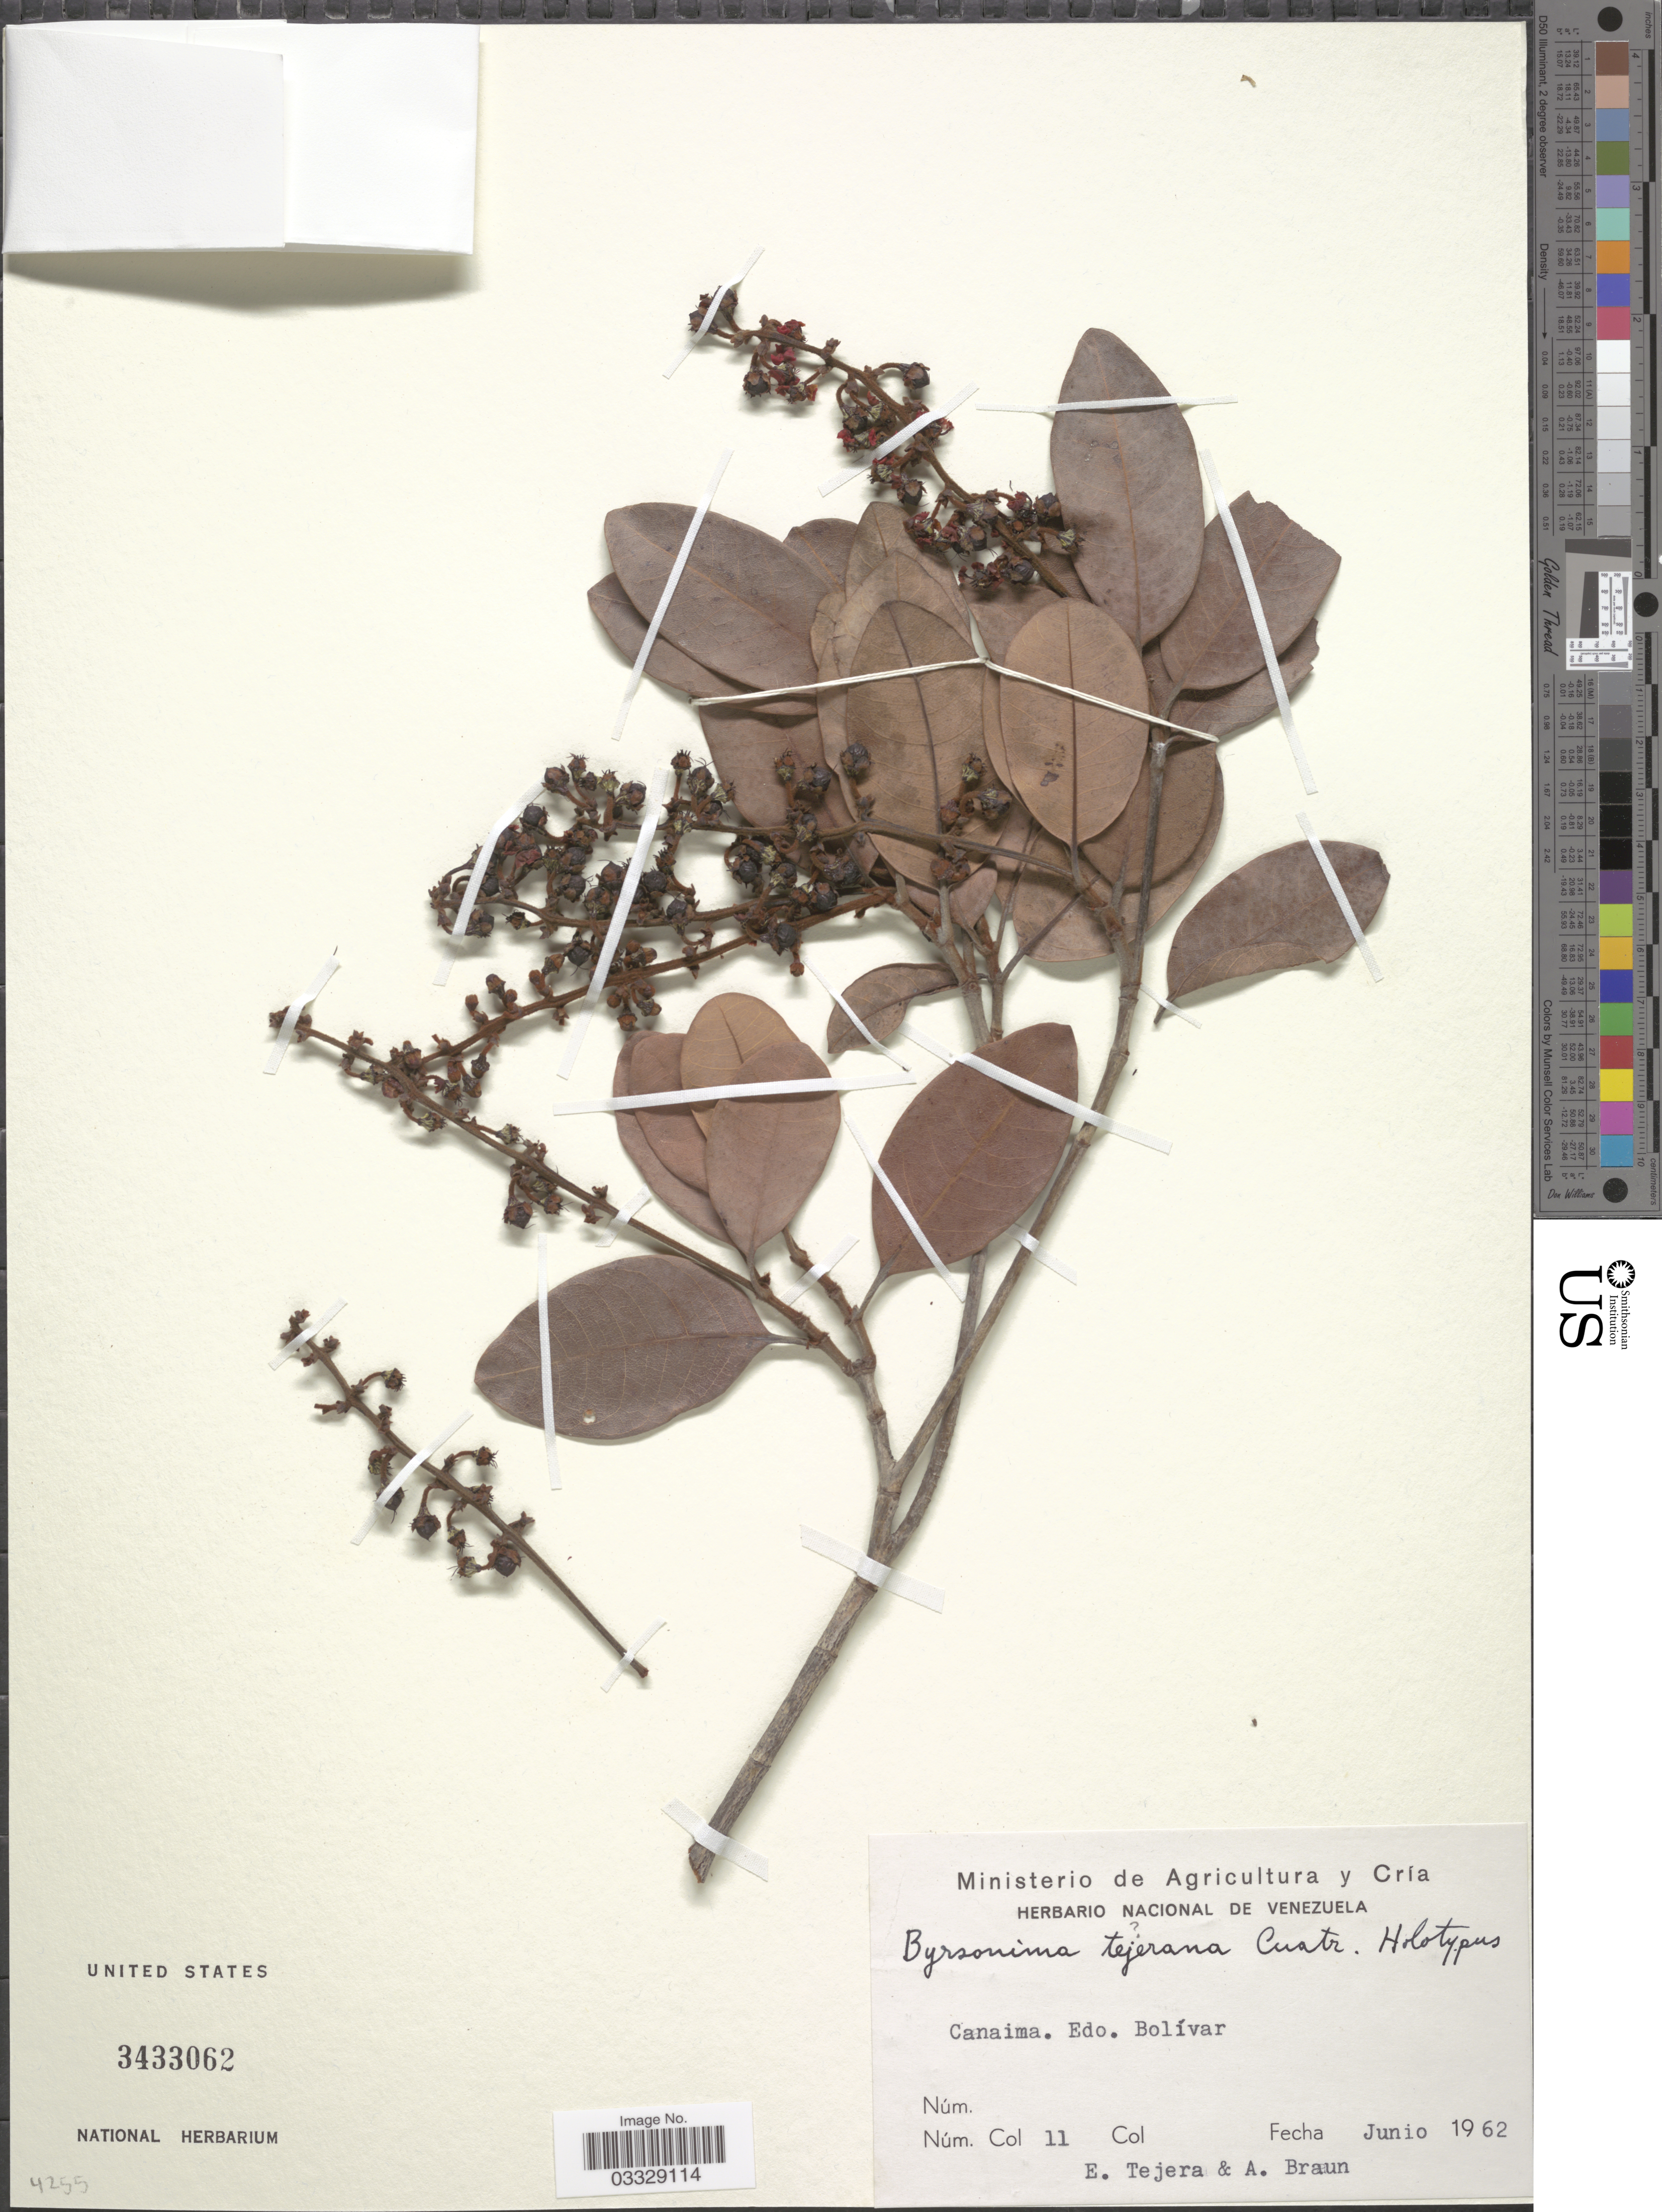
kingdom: Plantae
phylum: Tracheophyta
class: Magnoliopsida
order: Malpighiales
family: Malpighiaceae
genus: Byrsonima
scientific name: Byrsonima sp.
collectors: E. Tejera & A. Braun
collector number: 11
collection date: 1962-06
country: Venezuela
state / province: Bolivar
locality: Canaima.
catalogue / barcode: US 3433062